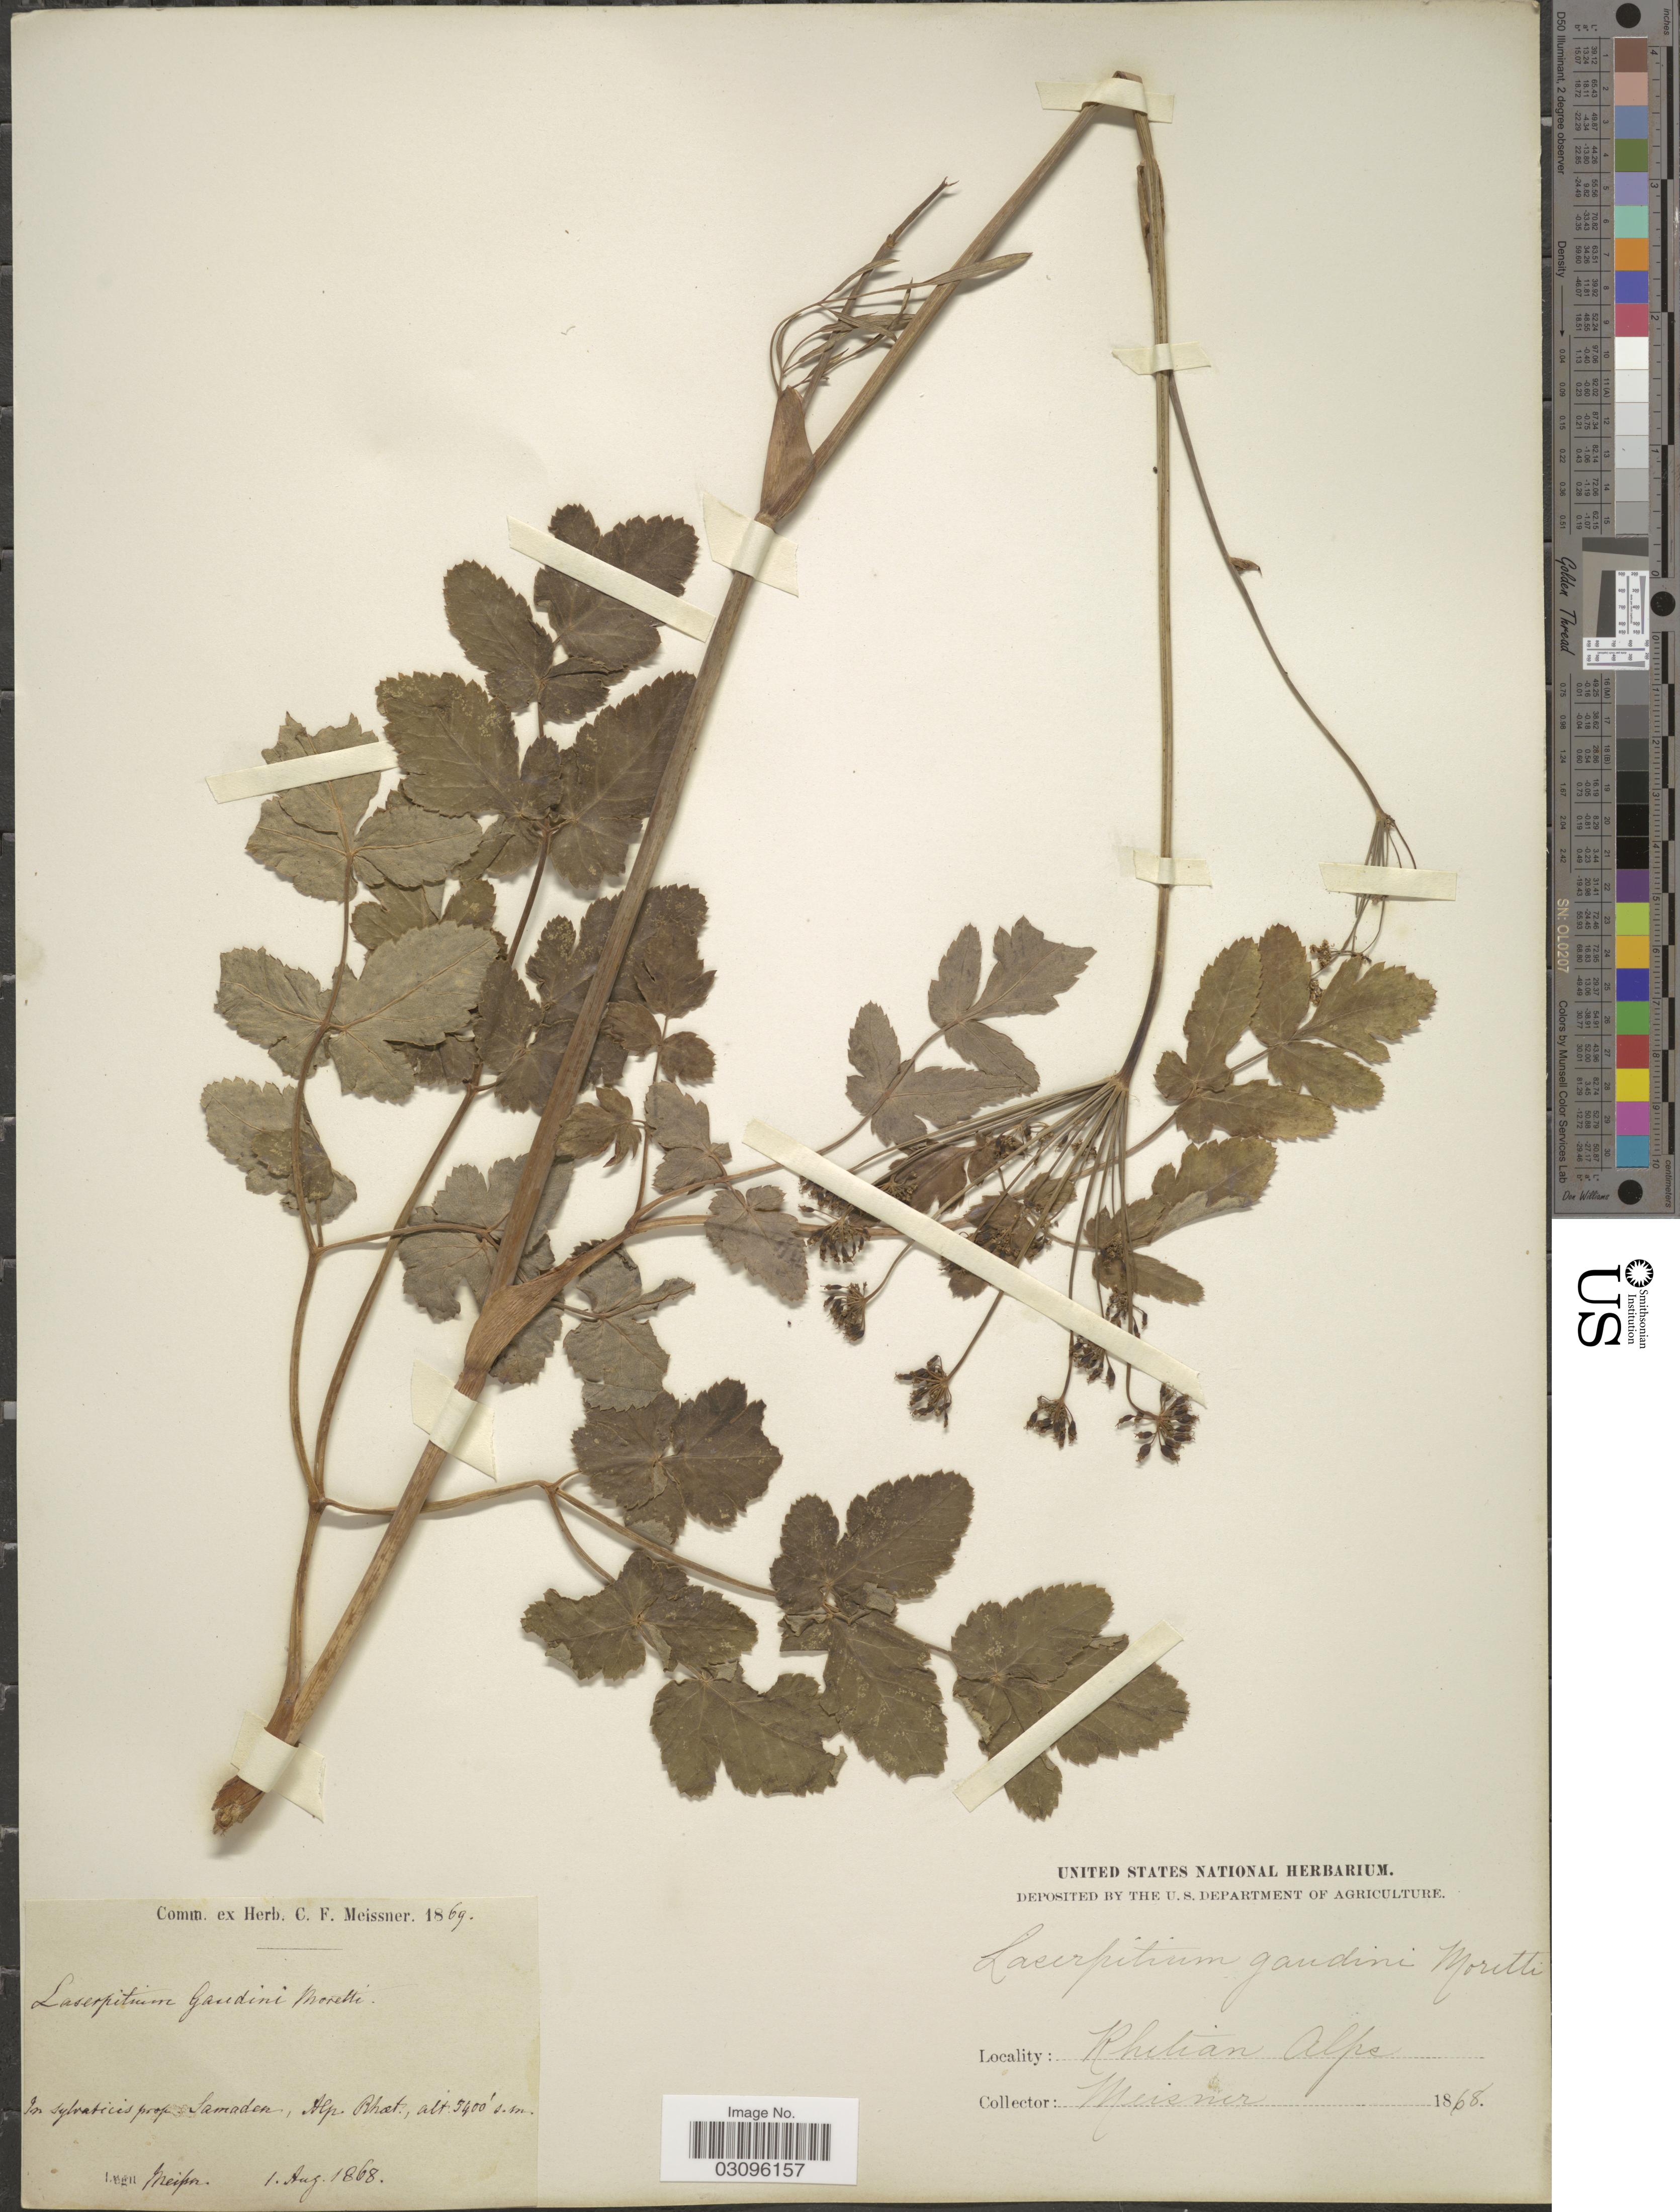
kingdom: Plantae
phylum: Tracheophyta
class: Magnoliopsida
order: Apiales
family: Apiaceae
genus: Laserpitium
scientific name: Laserpitium gaudinii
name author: Moretti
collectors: Meisner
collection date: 1868-08-01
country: Switzerland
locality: In sylvaticis prope Samaden, Alp. Rhaet. Rhitian Alps.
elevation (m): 1646